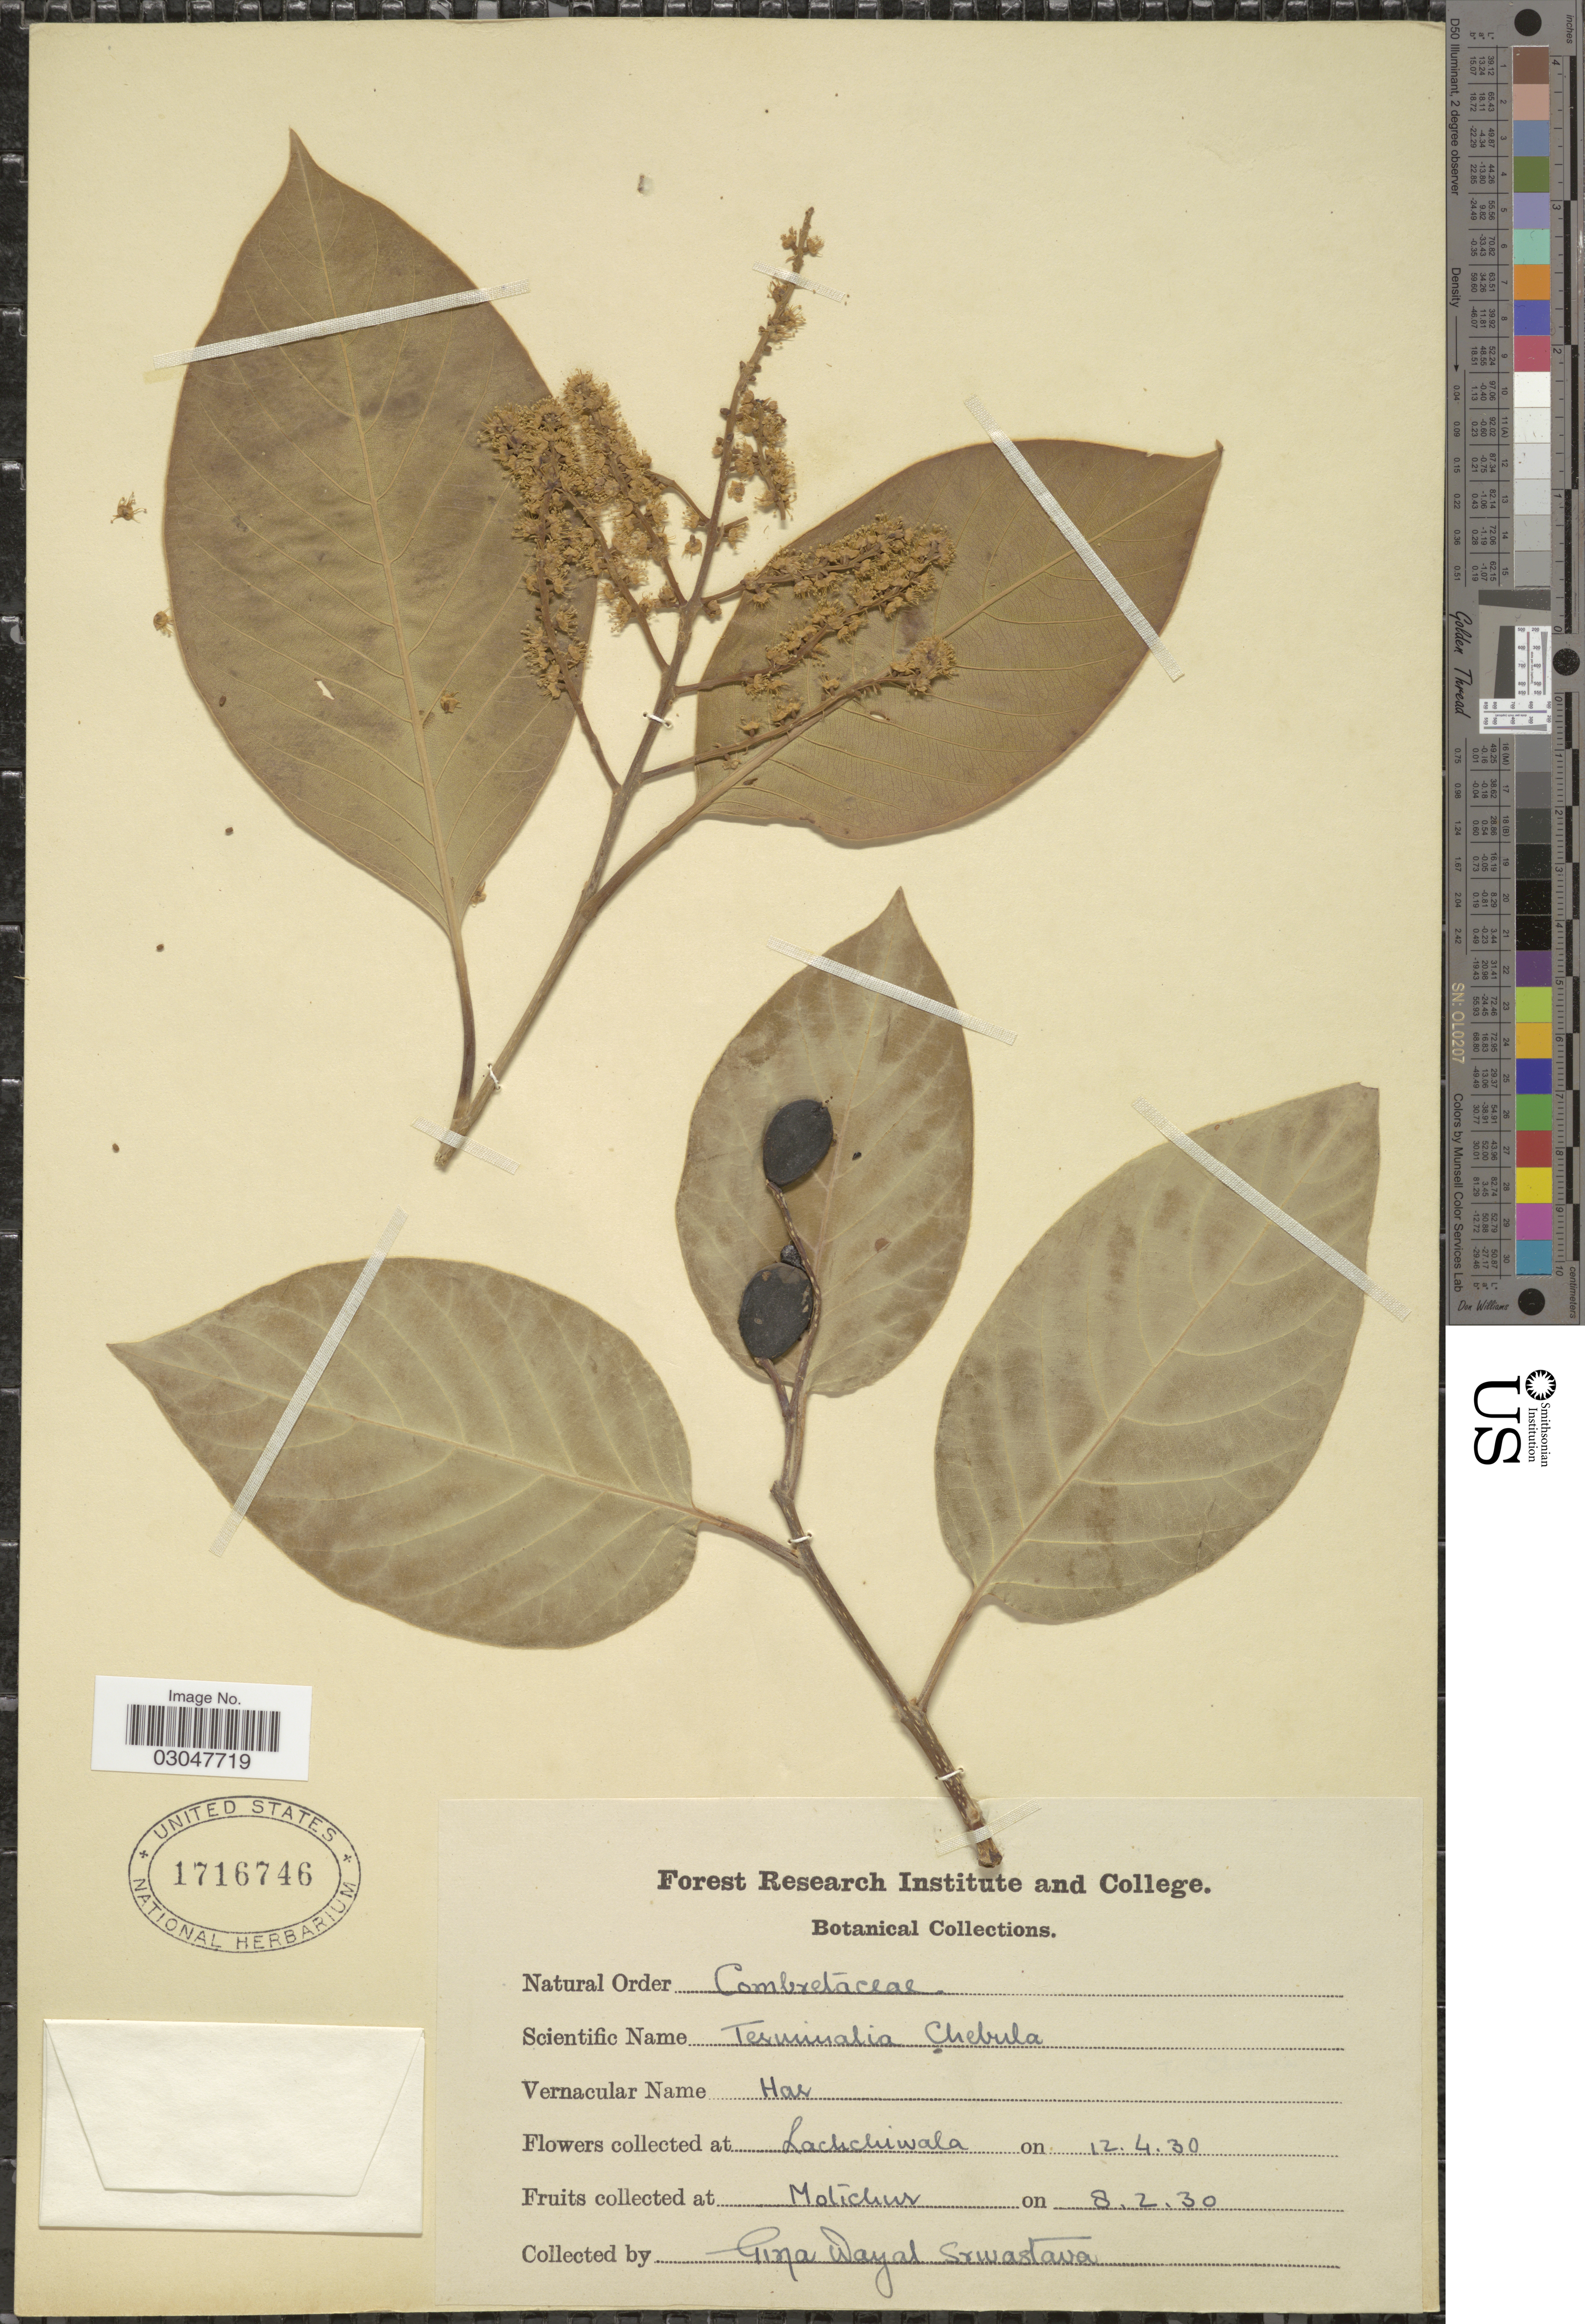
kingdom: Plantae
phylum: Tracheophyta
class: Magnoliopsida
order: Myrtales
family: Combretaceae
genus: Terminalia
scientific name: Terminalia chebula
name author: Retz.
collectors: G. Srivastava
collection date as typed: Transcribed d/m/y: 8/2/30 to 12/4/30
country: India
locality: Lachchiwala. Molíchur.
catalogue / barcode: US 1716746